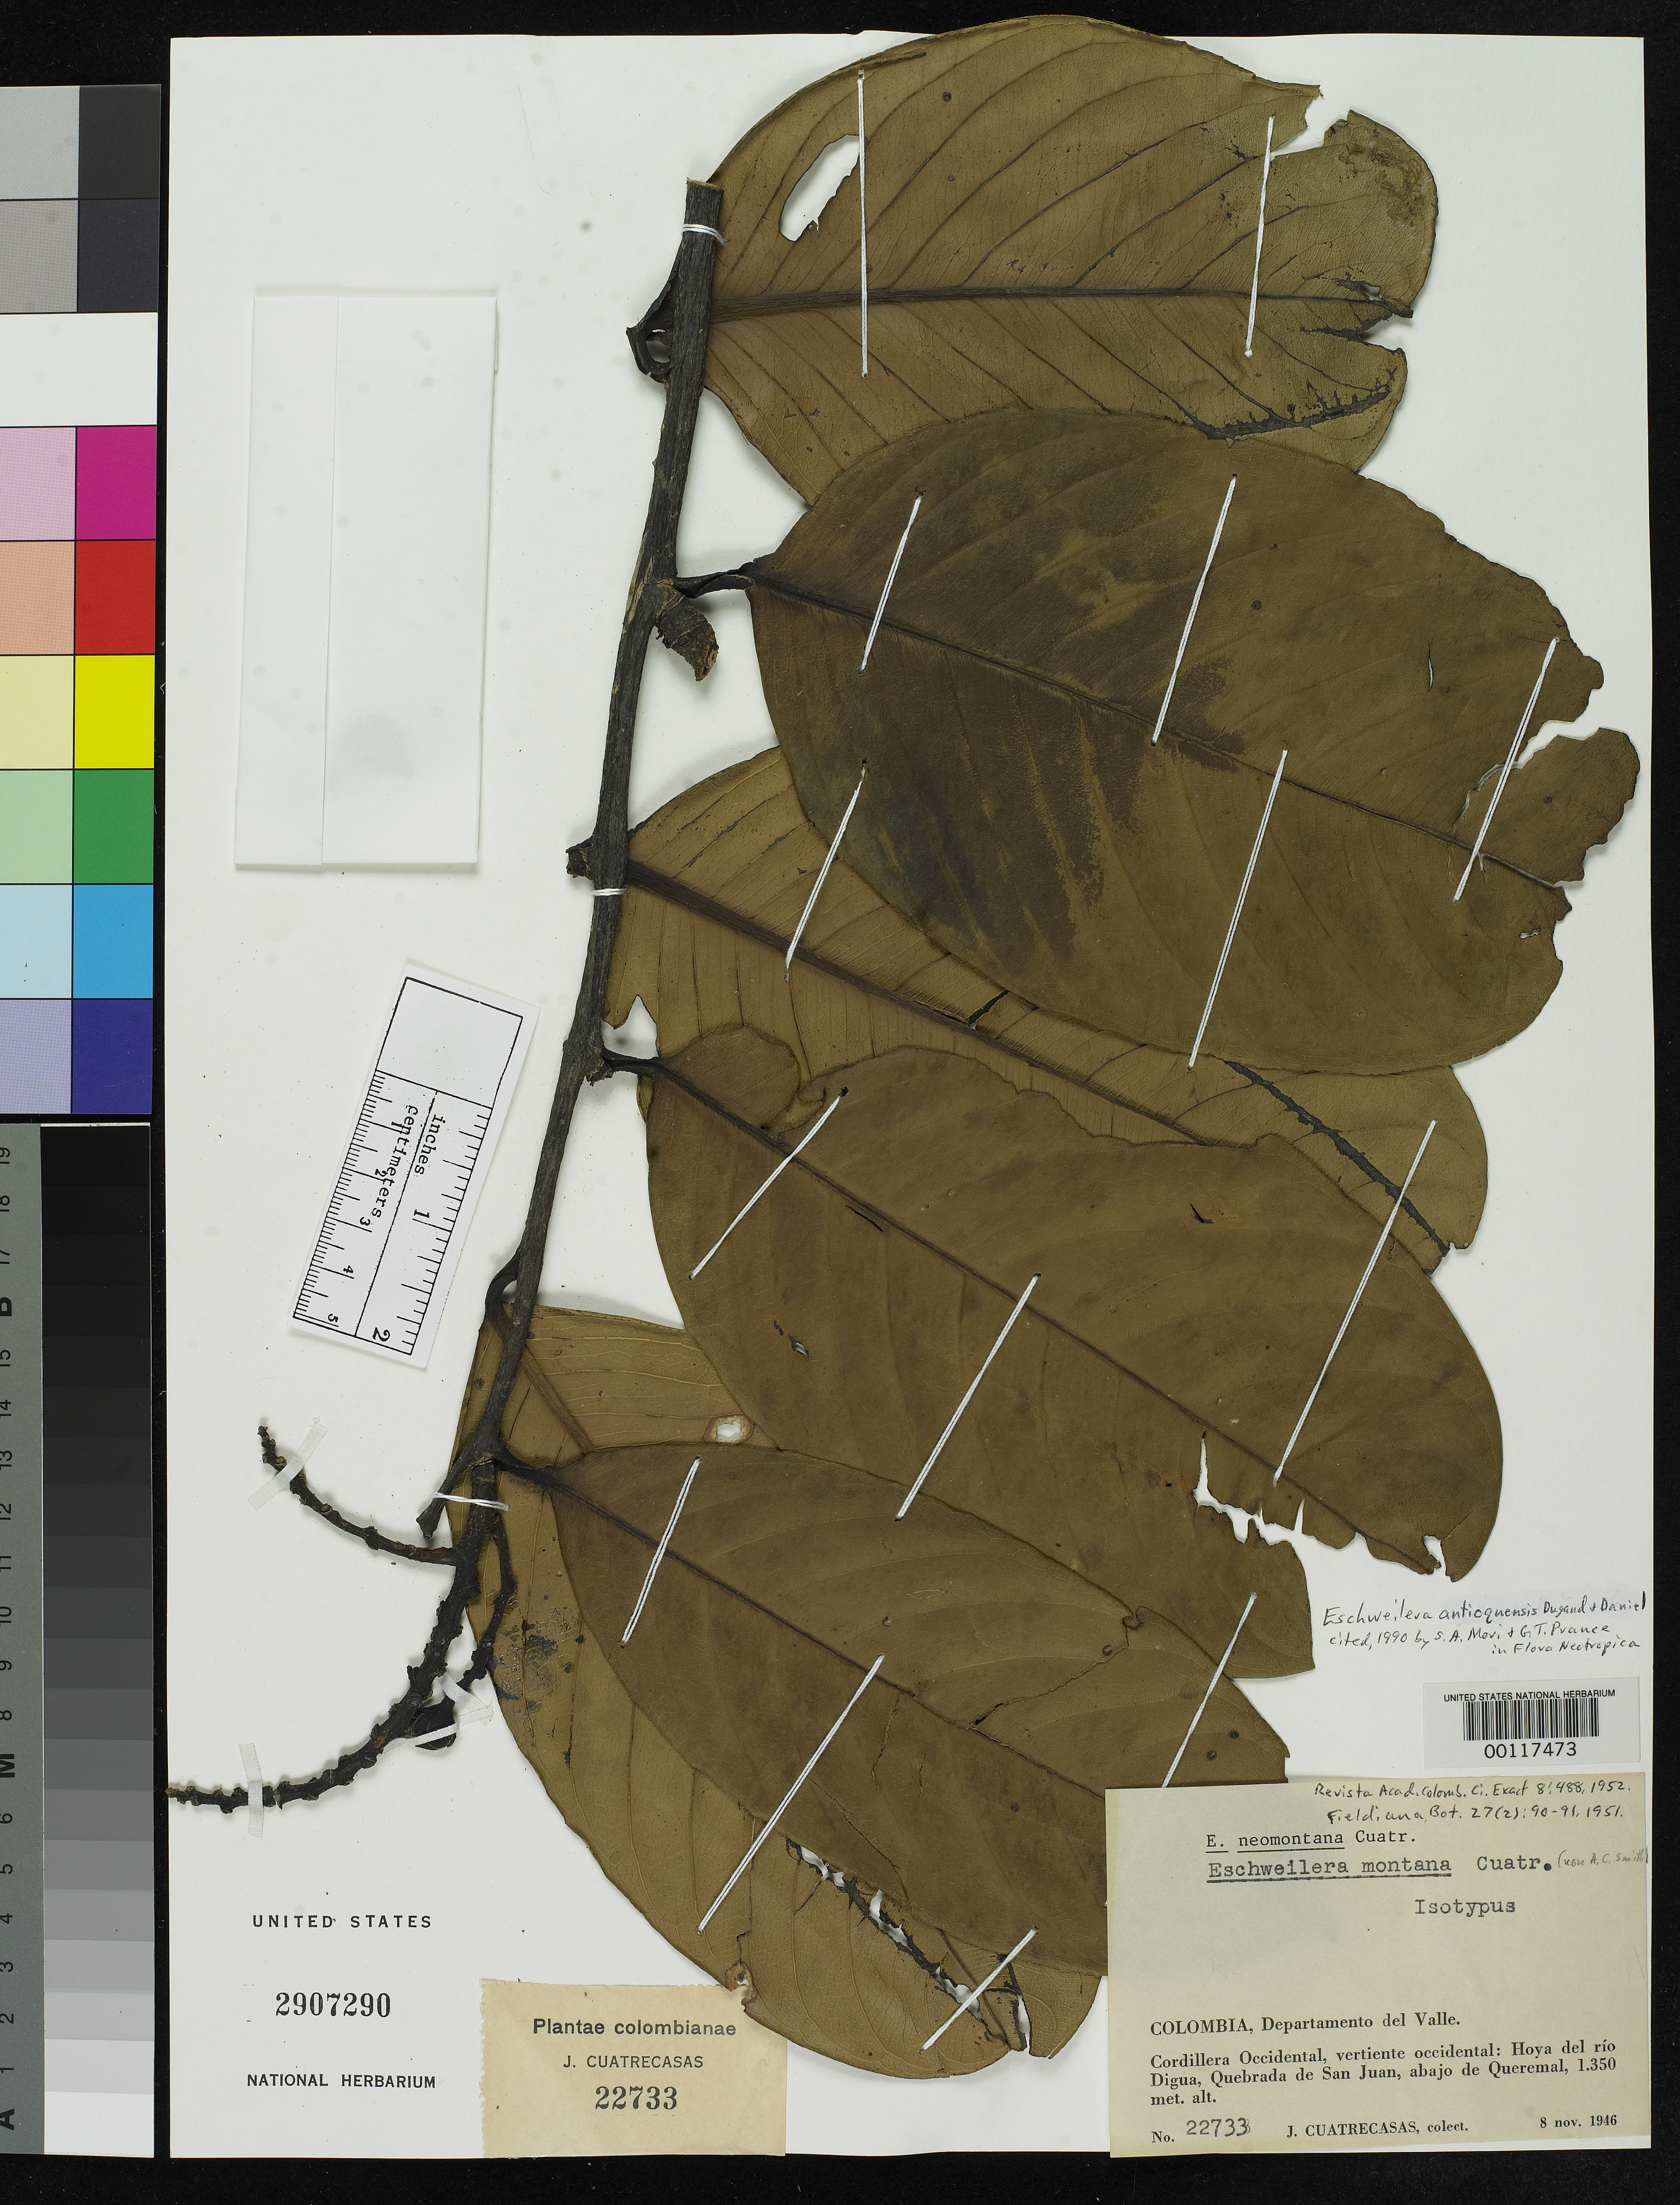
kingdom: Plantae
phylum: Tracheophyta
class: Magnoliopsida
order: Ericales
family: Lecythidaceae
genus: Eschweilera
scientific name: Eschweilera montana Cuatrec., nom. illeg. hom.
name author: Cuatrec.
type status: Isotype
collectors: J. Cuatrecasas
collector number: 22733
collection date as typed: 08 Nov 1946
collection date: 1946-11-08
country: Colombia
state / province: Valle del Cauca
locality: Cordillera Occidental, Vertiente Occidental, Hoya del Rio Digua, Quebrada de San Juan, Abajo de Queremal.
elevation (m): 1350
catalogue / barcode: US 2907290-2